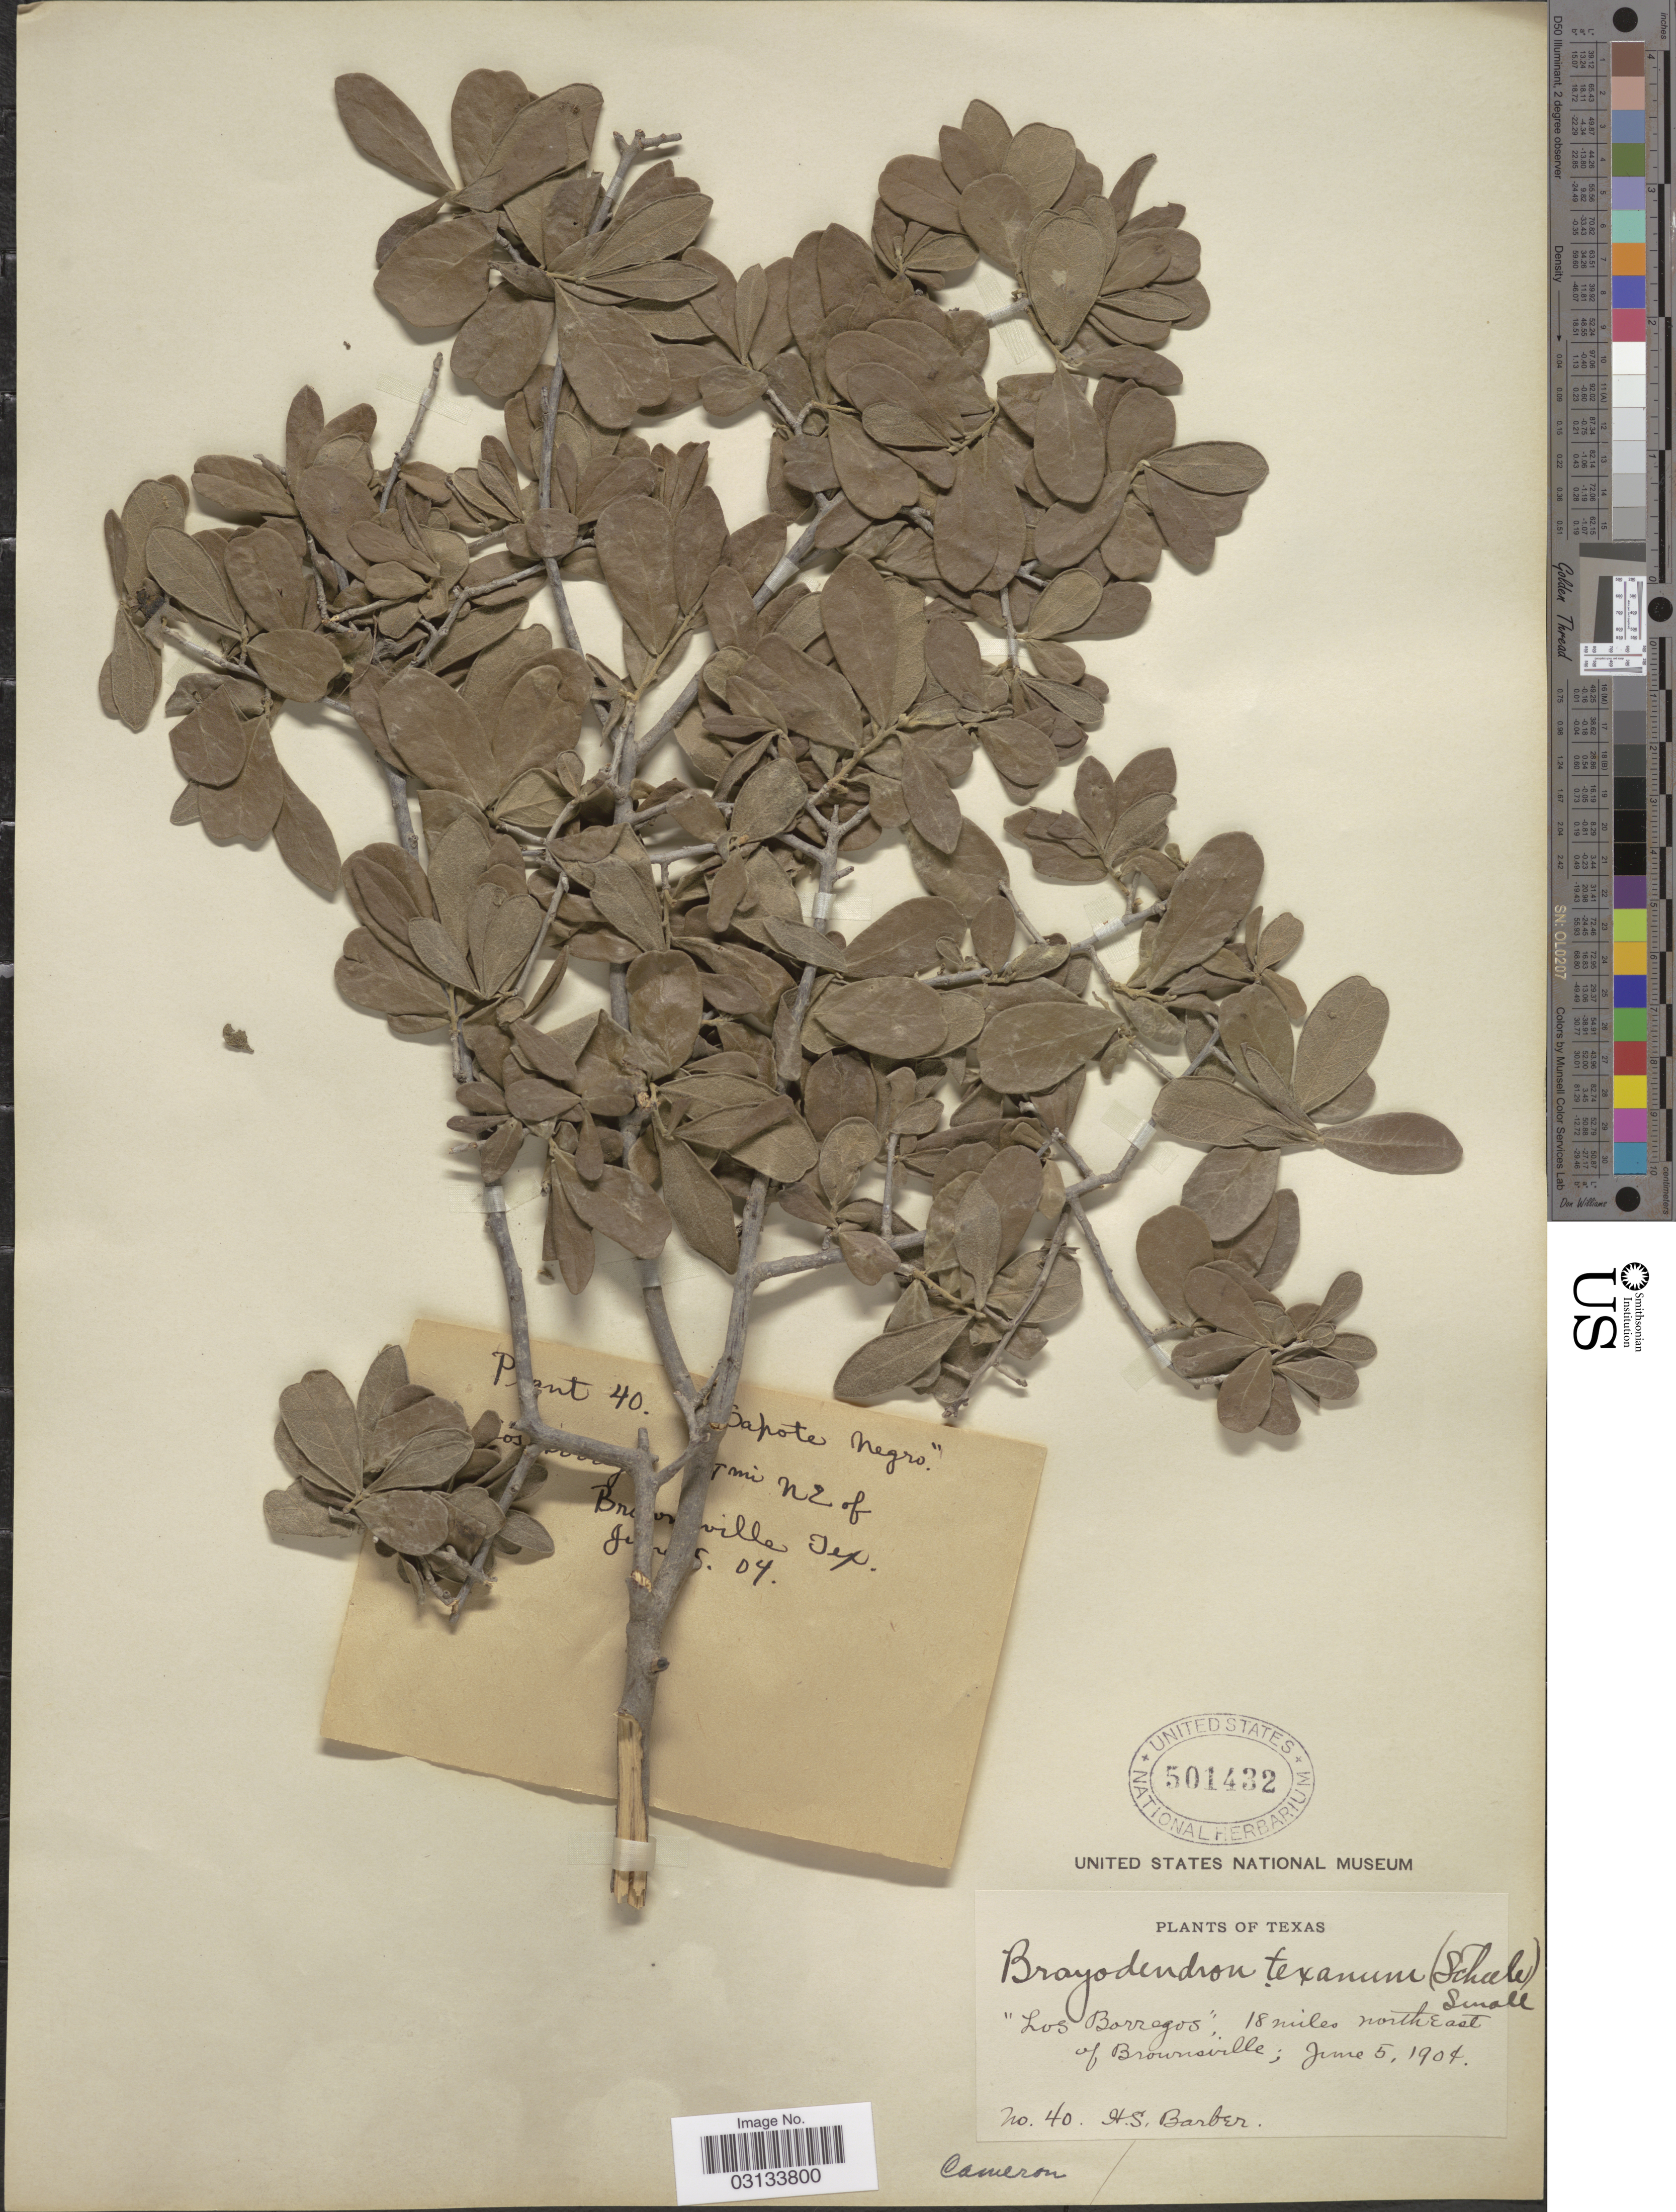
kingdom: Plantae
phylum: Tracheophyta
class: Magnoliopsida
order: Ericales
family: Ebenaceae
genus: Diospyros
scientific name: Diospyros texana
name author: Scheele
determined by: Strong, Mark T., (BOT), Smithsonian Institution - National Museum of Natural History (UNITED STATES)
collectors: H. Barber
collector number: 40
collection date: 1904-06-05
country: United States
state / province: Texas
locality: Los Barregos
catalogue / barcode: US 501432